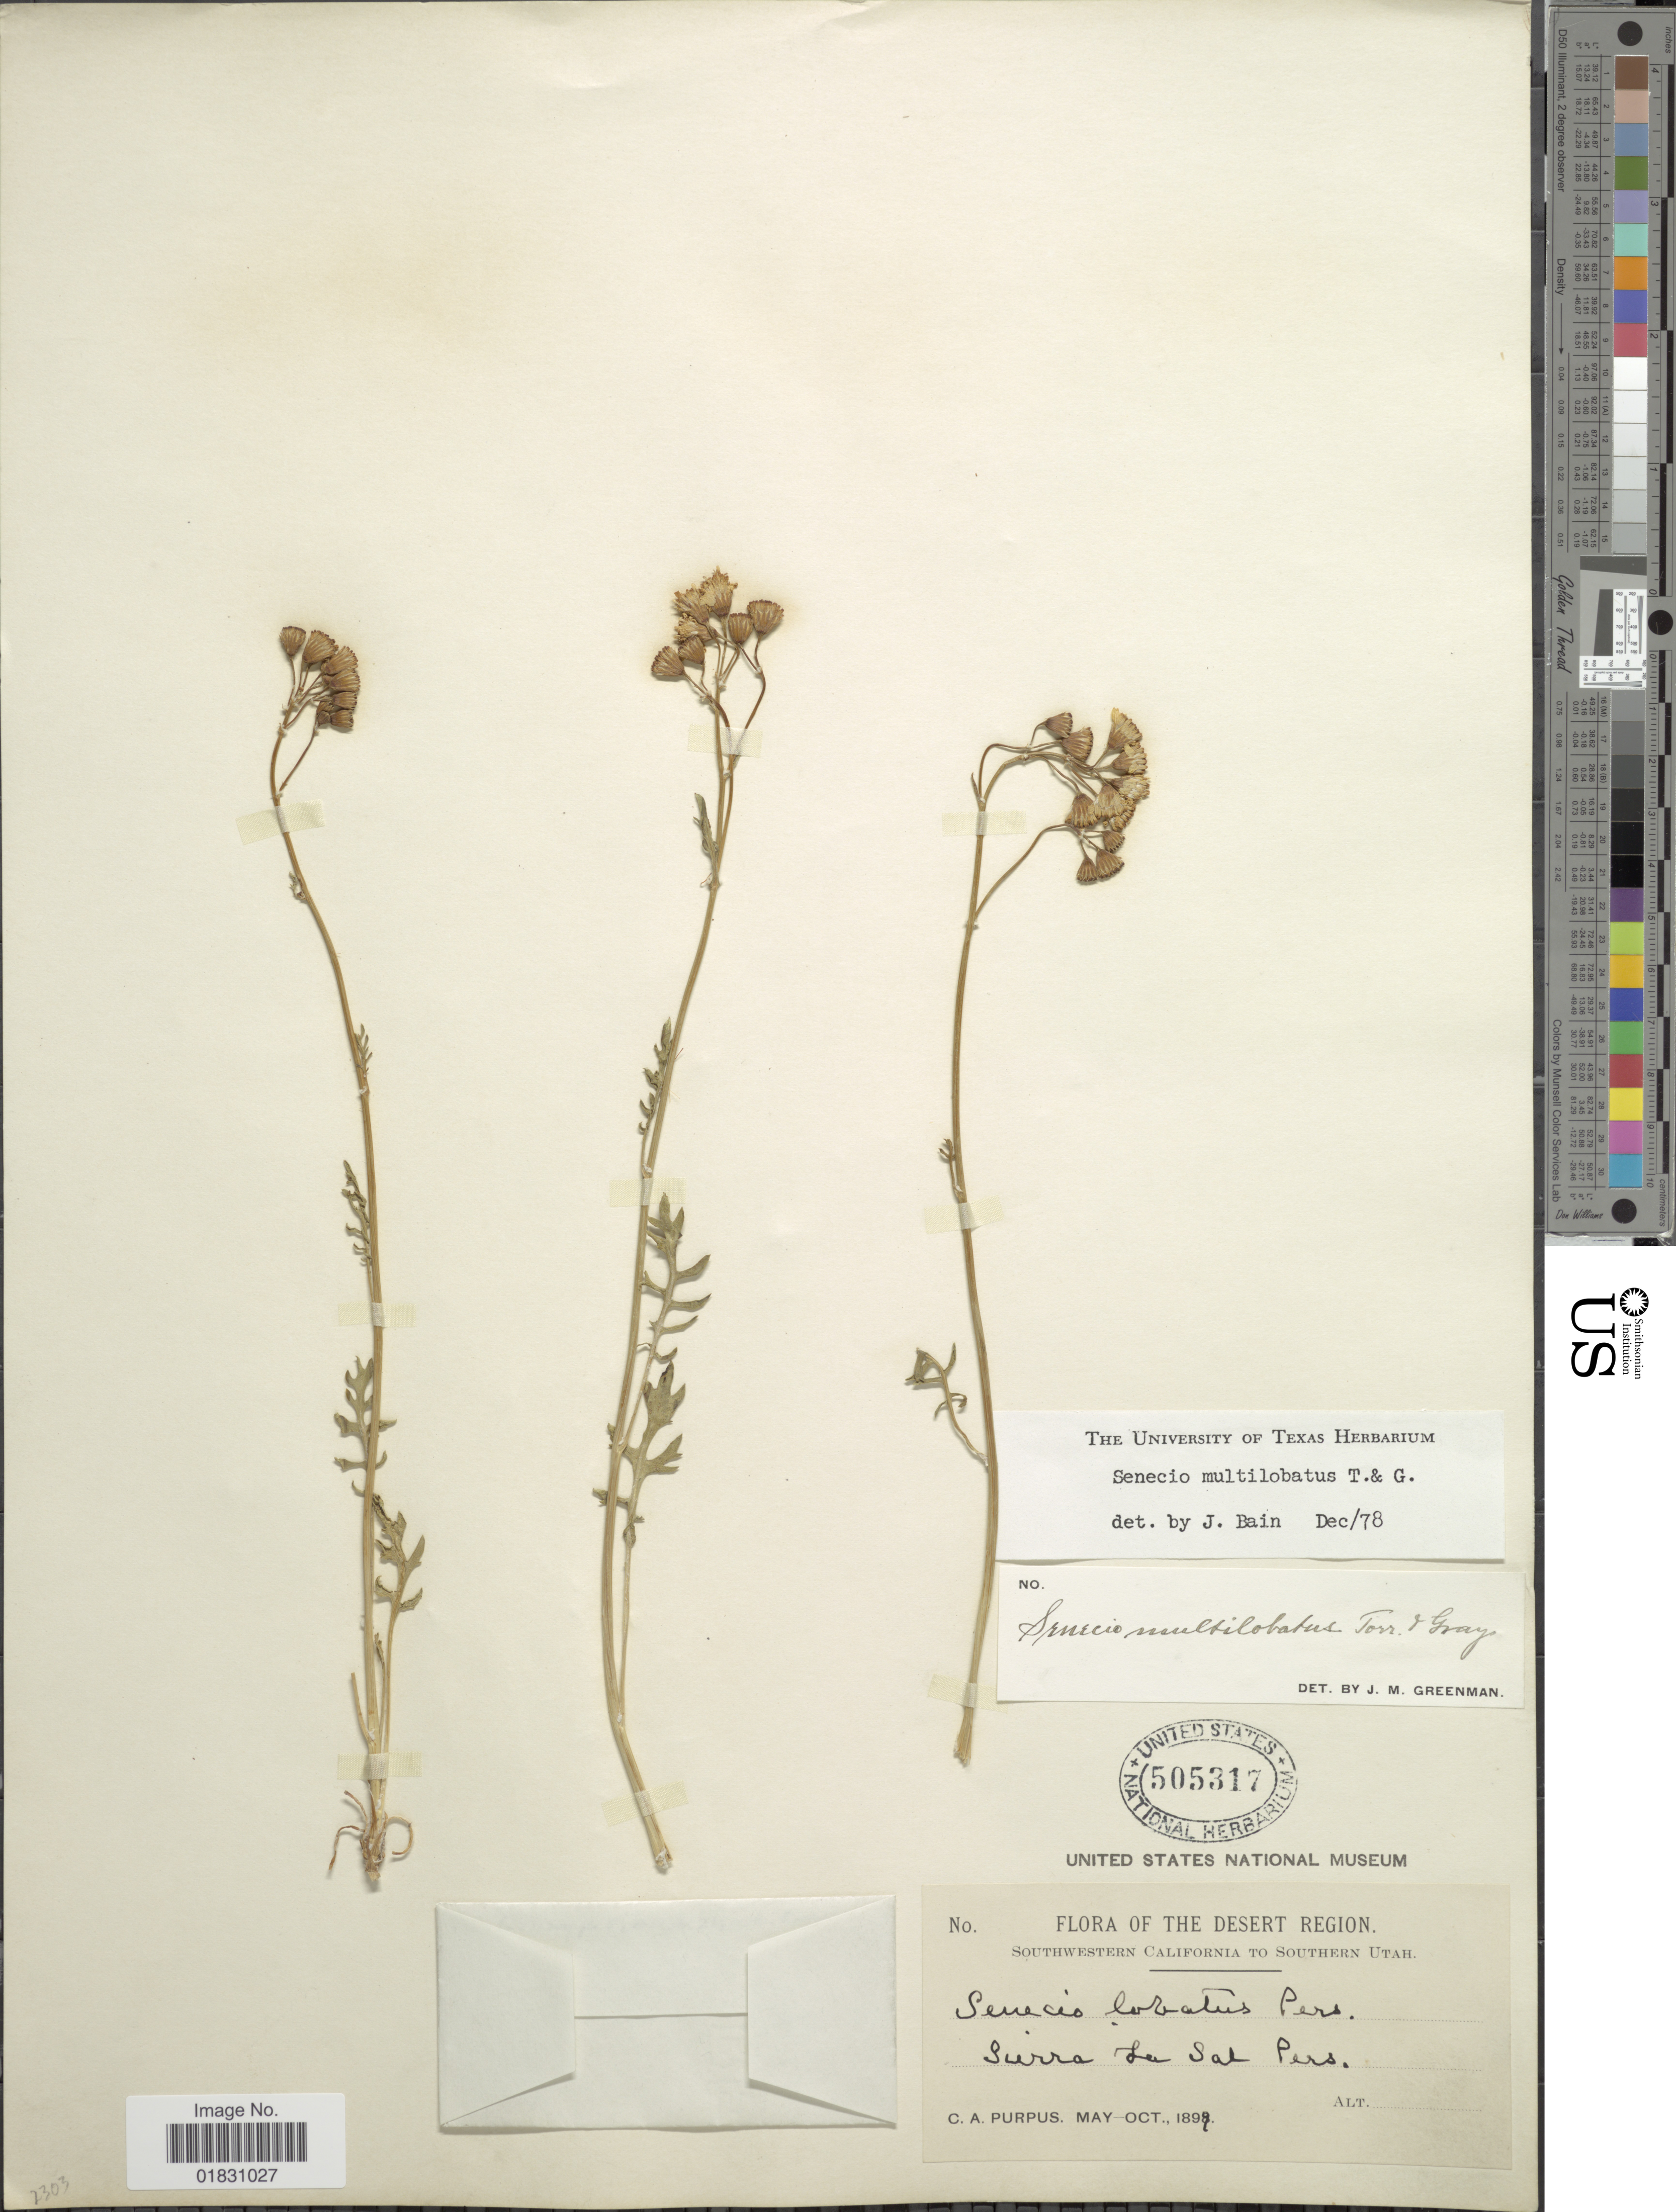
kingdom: Plantae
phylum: Tracheophyta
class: Magnoliopsida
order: Asterales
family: Asteraceae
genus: Packera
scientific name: Packera multilobata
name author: (Torr. & A. Gray) W.A. Weber & Á. Löve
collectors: C. A. Purpus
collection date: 1897-05/1897-10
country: United States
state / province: Utah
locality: Sierra La Sal Pers., The Desert Region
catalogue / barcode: US 505317